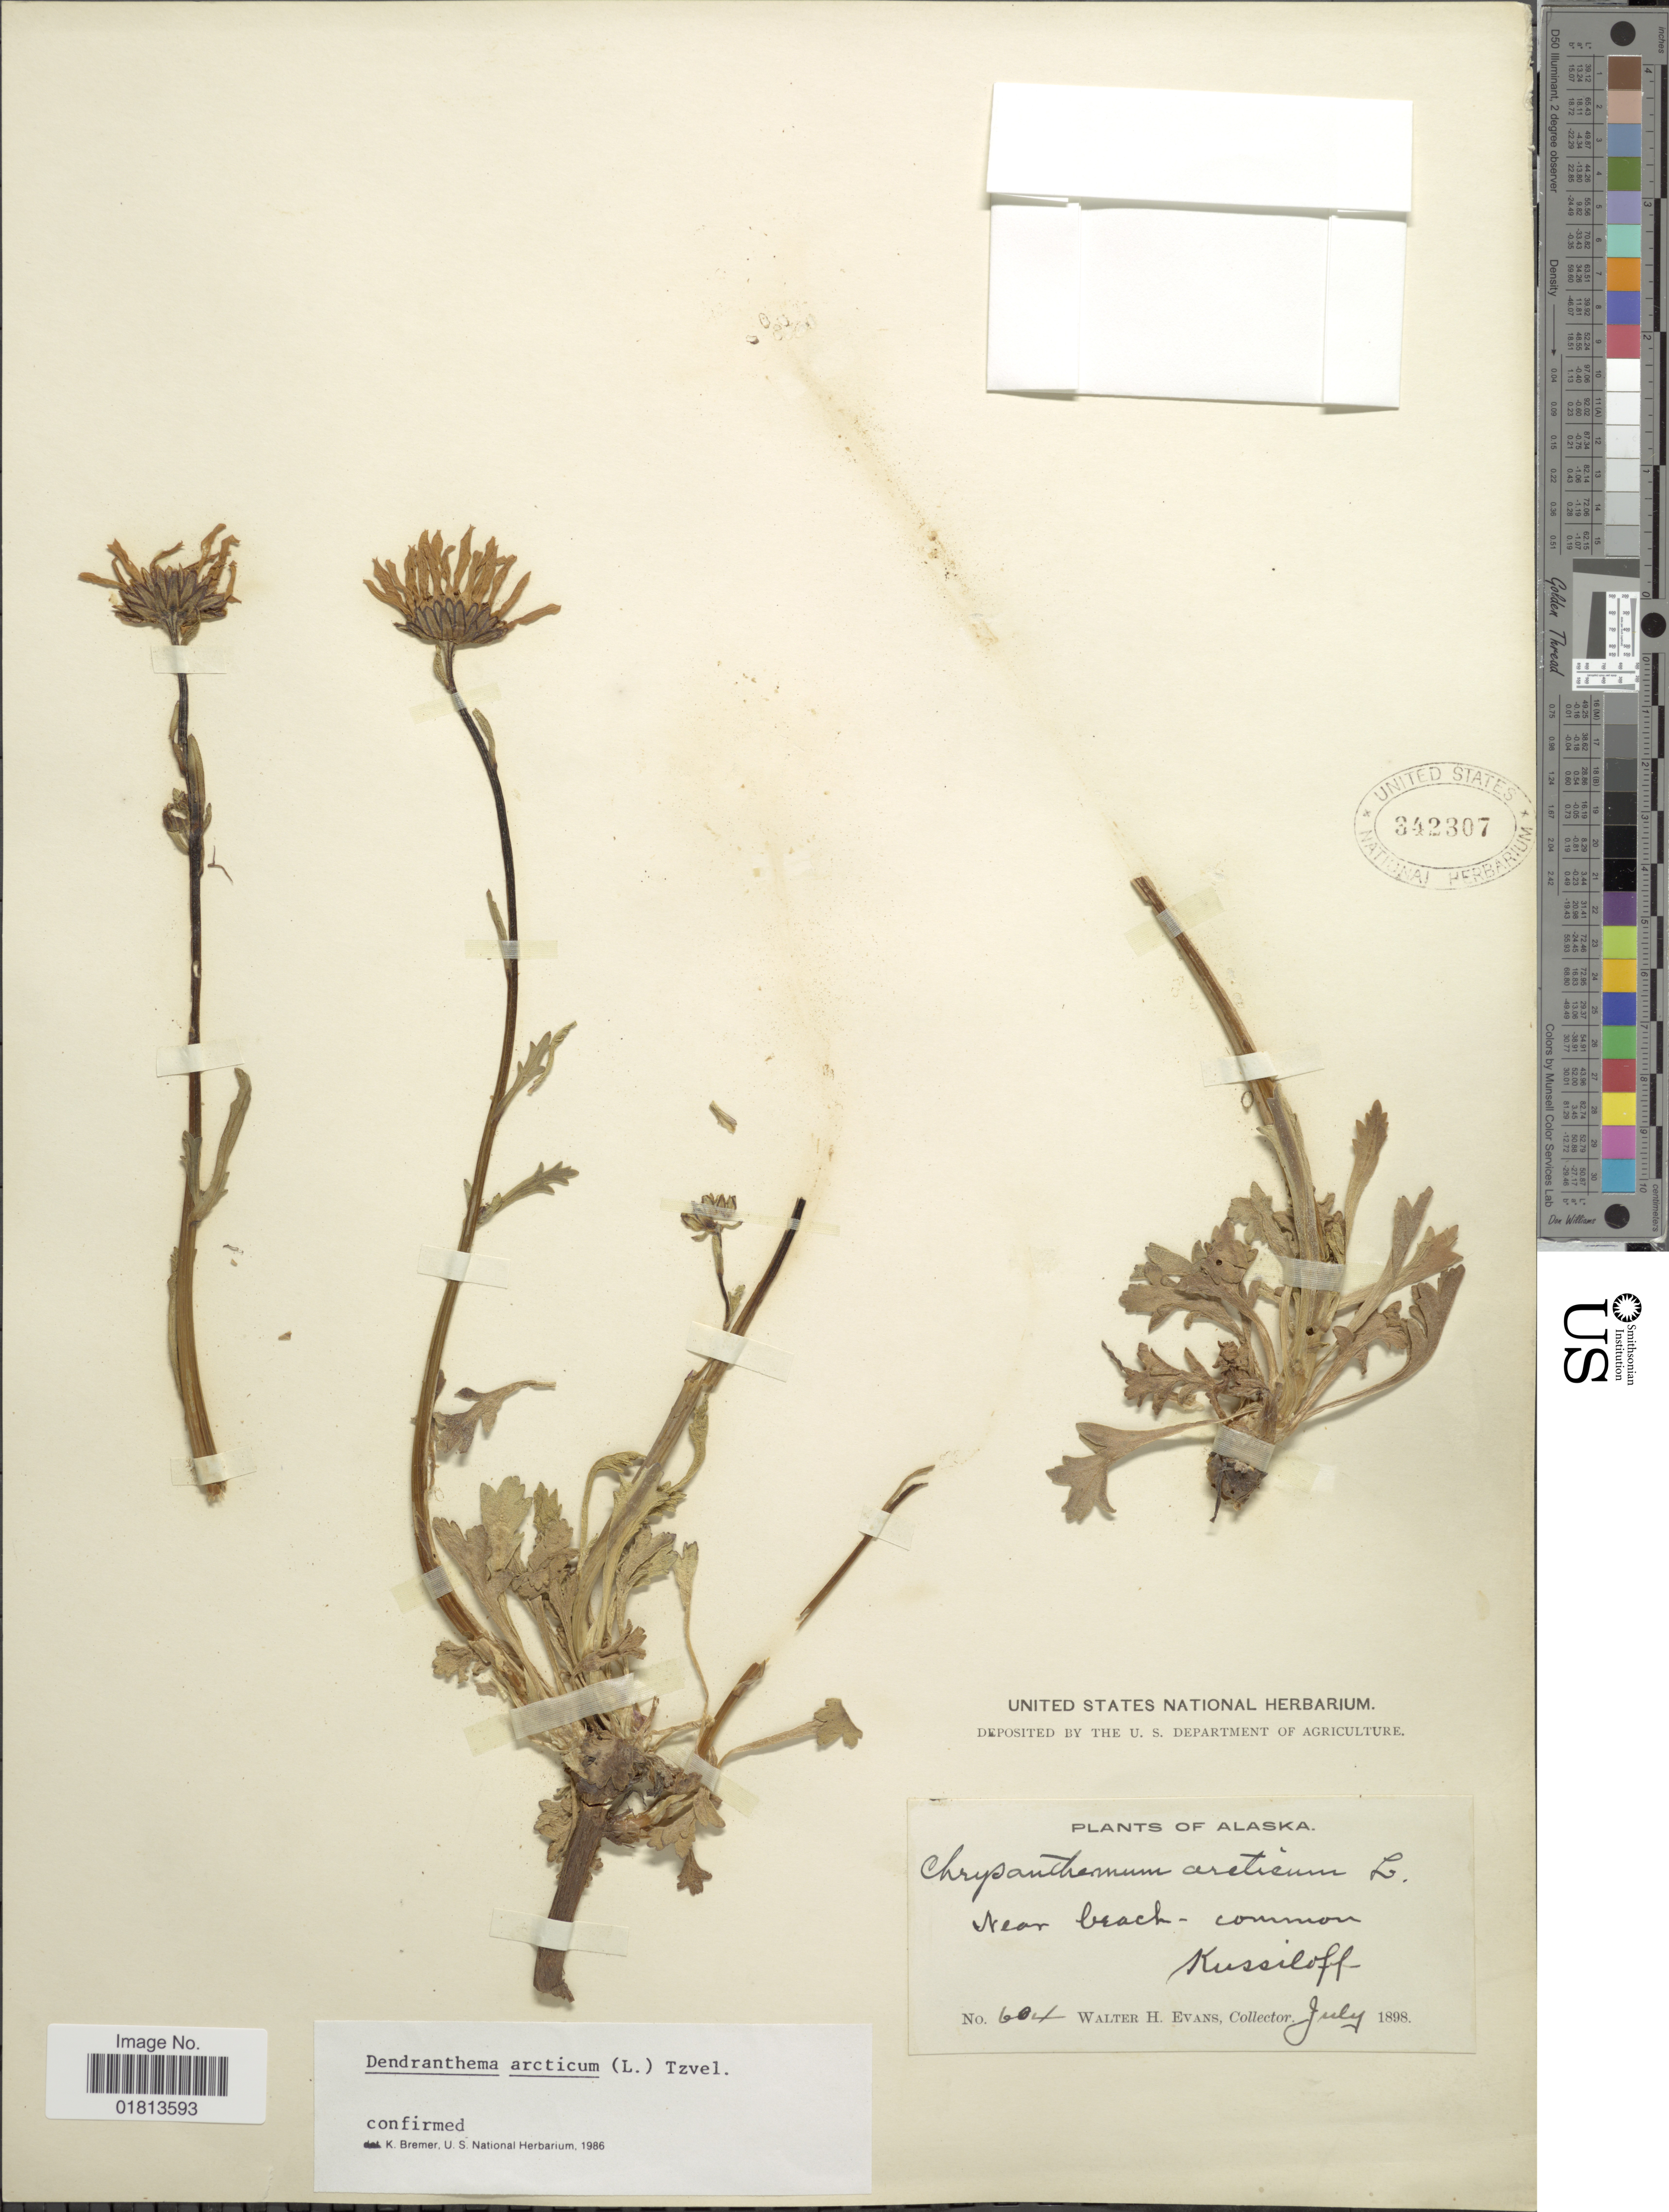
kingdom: Plantae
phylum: Tracheophyta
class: Magnoliopsida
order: Asterales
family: Asteraceae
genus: Dendranthema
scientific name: Dendranthema arcticum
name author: (L.) Tzvelev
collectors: W. H. Evans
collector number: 604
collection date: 1898-07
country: United States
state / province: Alaska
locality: Near beach, common Kussiloff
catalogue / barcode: US 342307